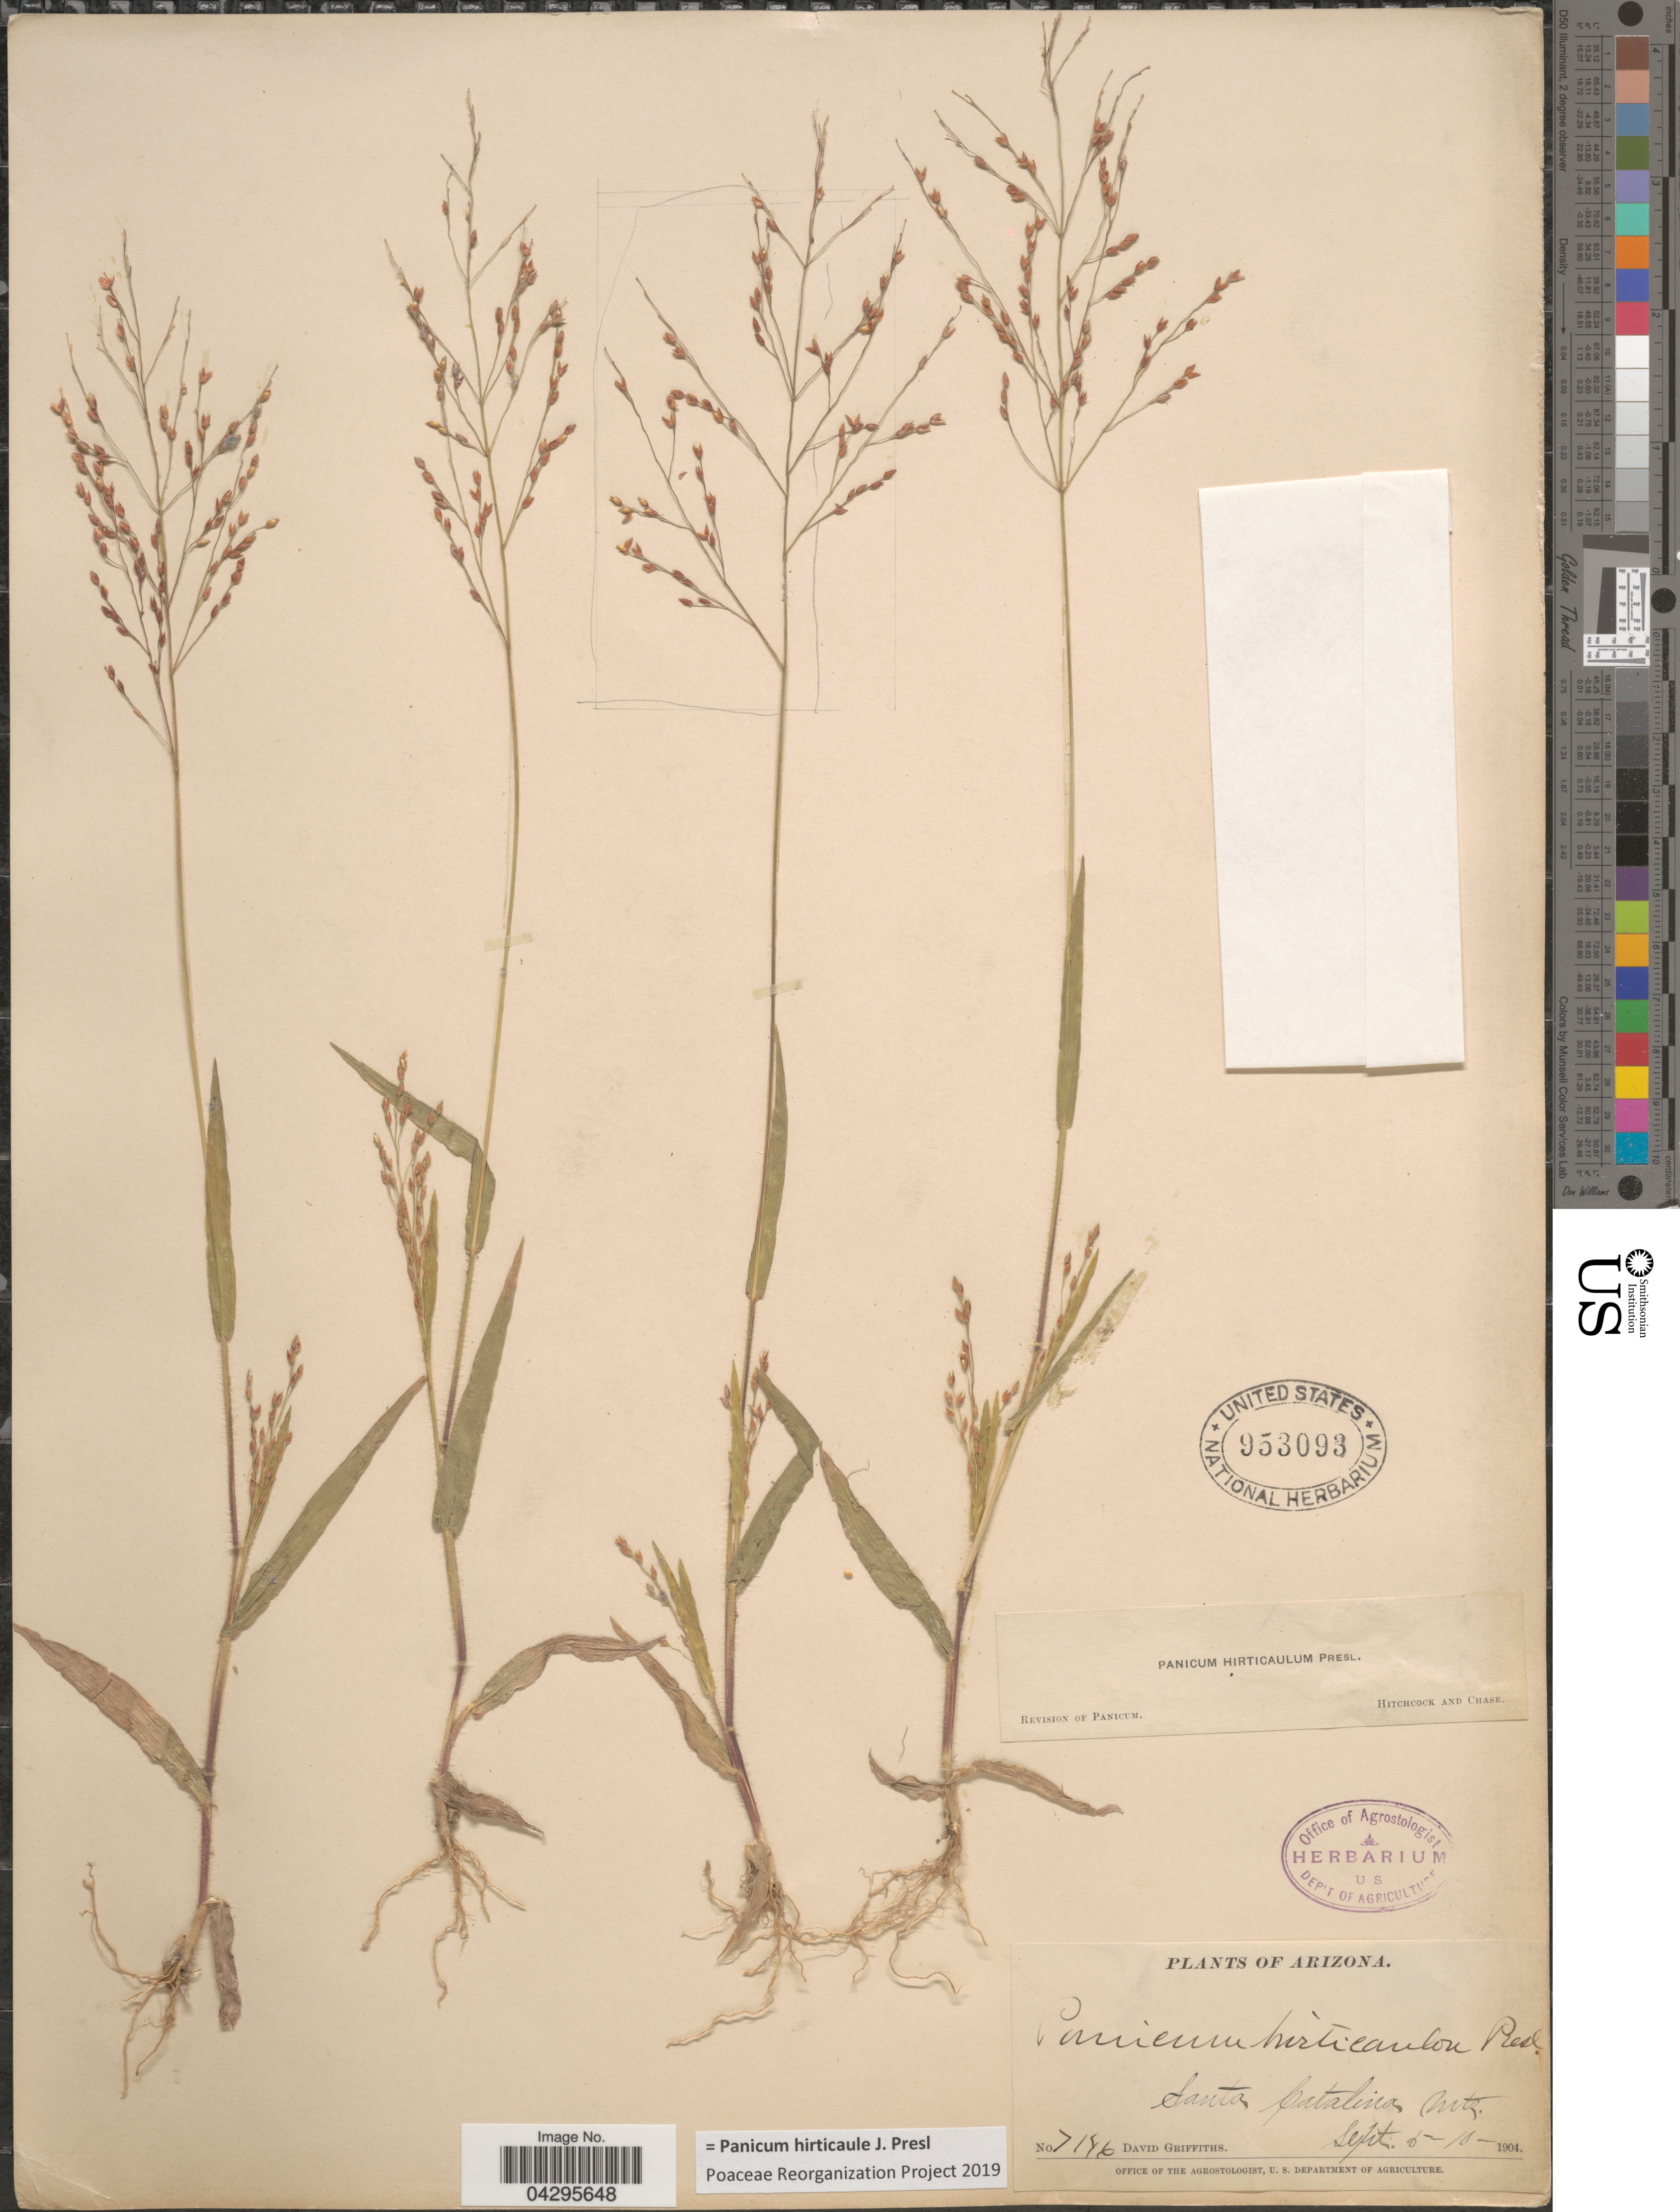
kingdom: Plantae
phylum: Tracheophyta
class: Liliopsida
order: Poales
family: Poaceae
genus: Panicum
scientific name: Panicum hirticaule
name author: J. Presl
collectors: D. Griffiths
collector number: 7146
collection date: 1904-09-05/1904-09-10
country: United States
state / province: Arizona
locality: Santa Catalina Mts.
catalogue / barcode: US 953093